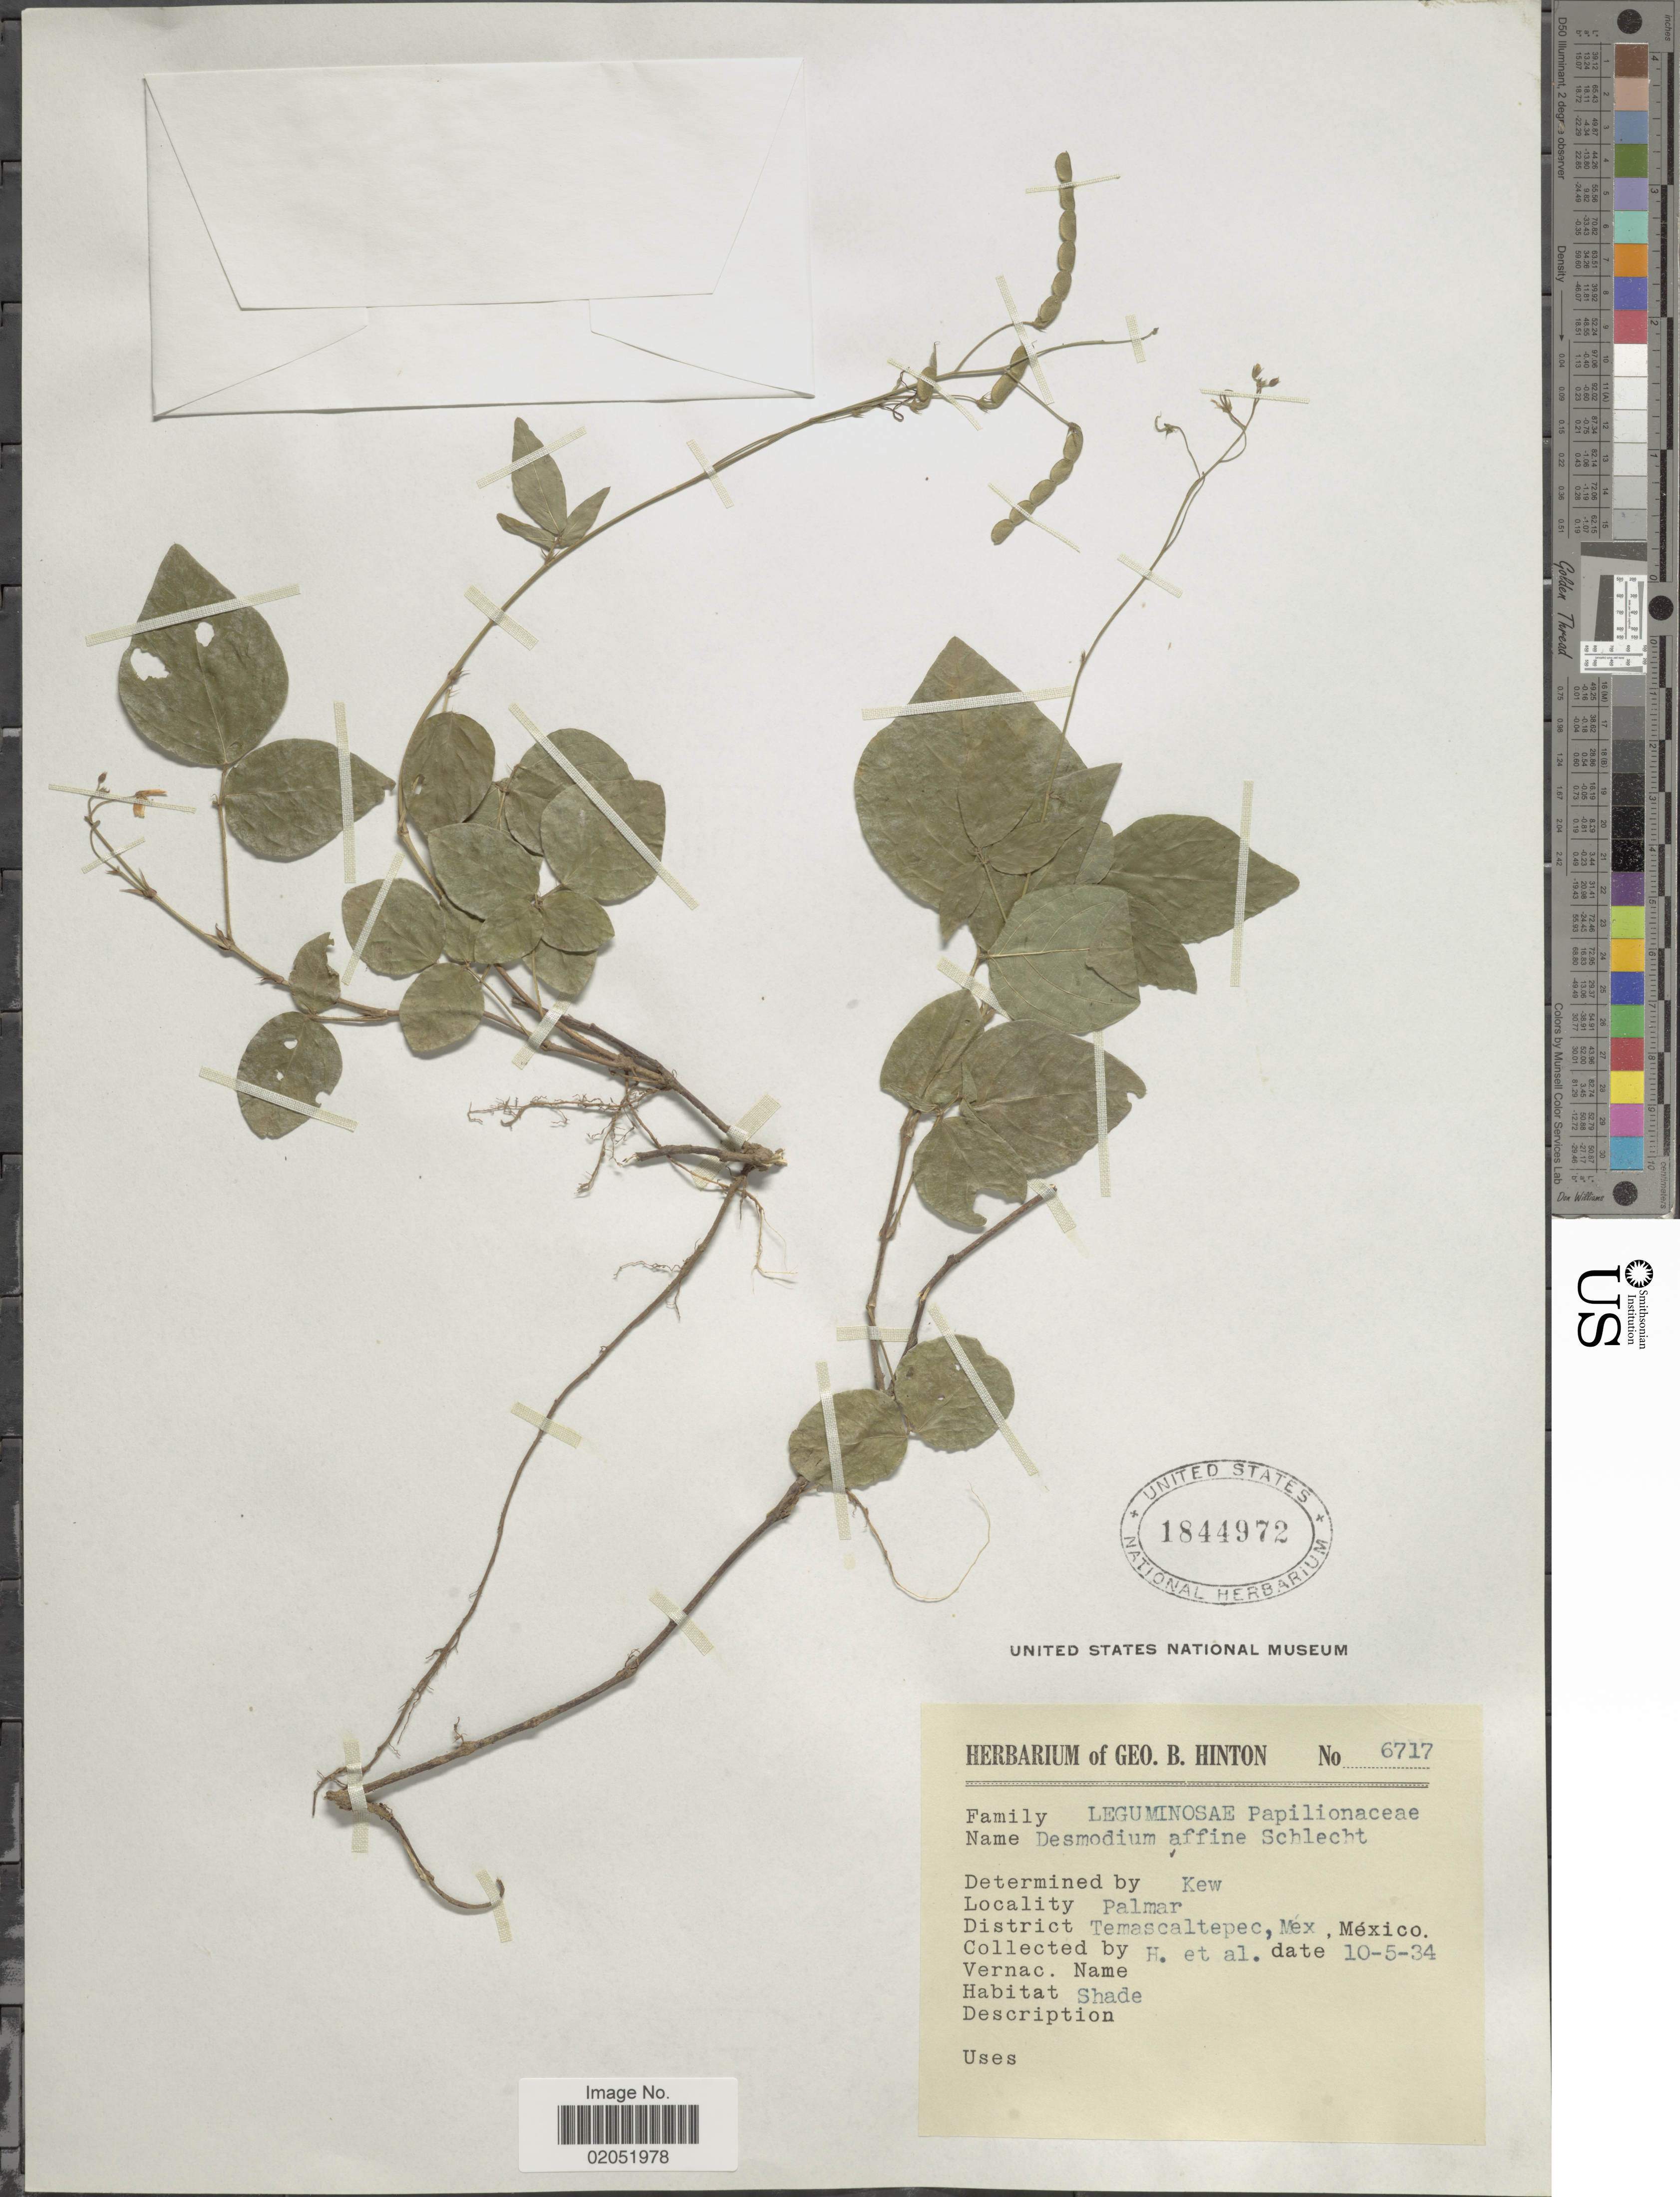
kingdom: Plantae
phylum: Tracheophyta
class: Magnoliopsida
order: Fabales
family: Fabaceae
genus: Desmodium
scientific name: Desmodium affine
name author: Schltdl.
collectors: G. B. Hinton & et al.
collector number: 6717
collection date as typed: Transcribed d/m/y: 10/5/34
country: Mexico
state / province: México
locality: Palmar, District Temascaltepec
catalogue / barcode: US 1844972